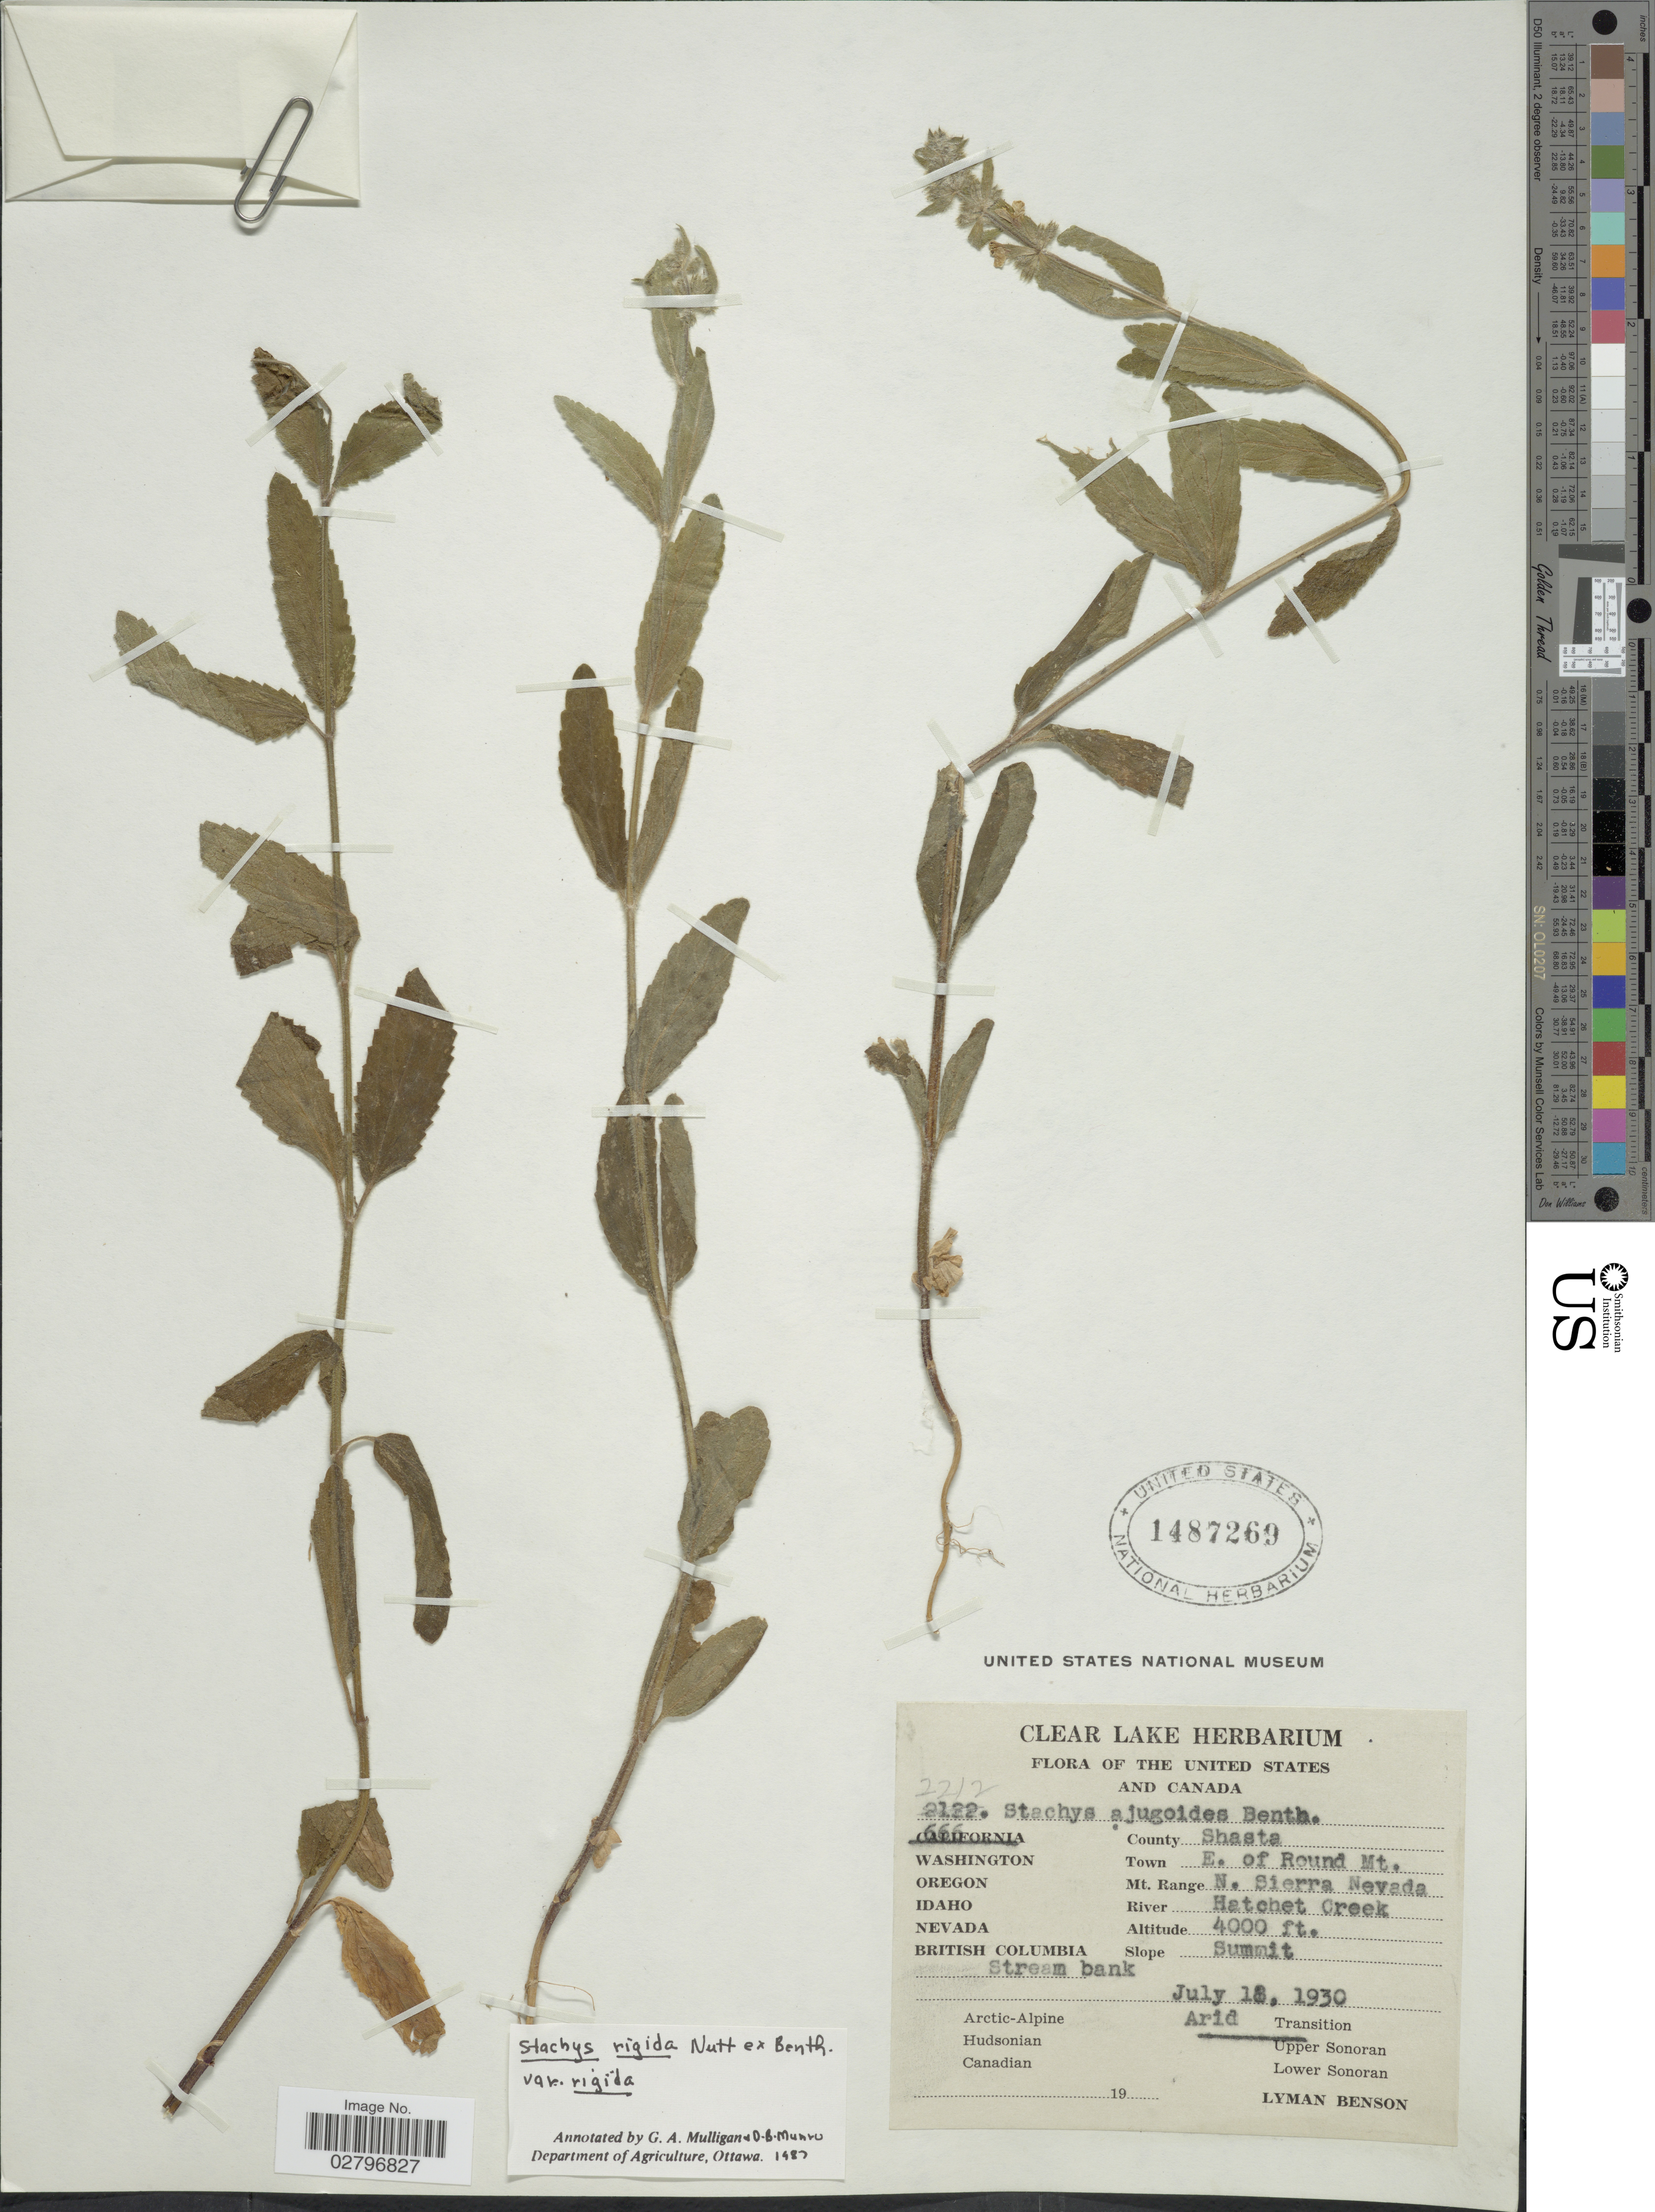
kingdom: Plantae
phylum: Tracheophyta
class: Magnoliopsida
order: Lamiales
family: Lamiaceae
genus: Stachys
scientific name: Stachys rigida subsp. typica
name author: Epling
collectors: L. D. Benson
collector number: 2212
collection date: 1930-07-18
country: United States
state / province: California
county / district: Shasta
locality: County Shasta, Town E. of Round Mt., Mt. Range N. Sierra Nevada, River Hatchet Creek.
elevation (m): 1219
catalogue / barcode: US 1487269